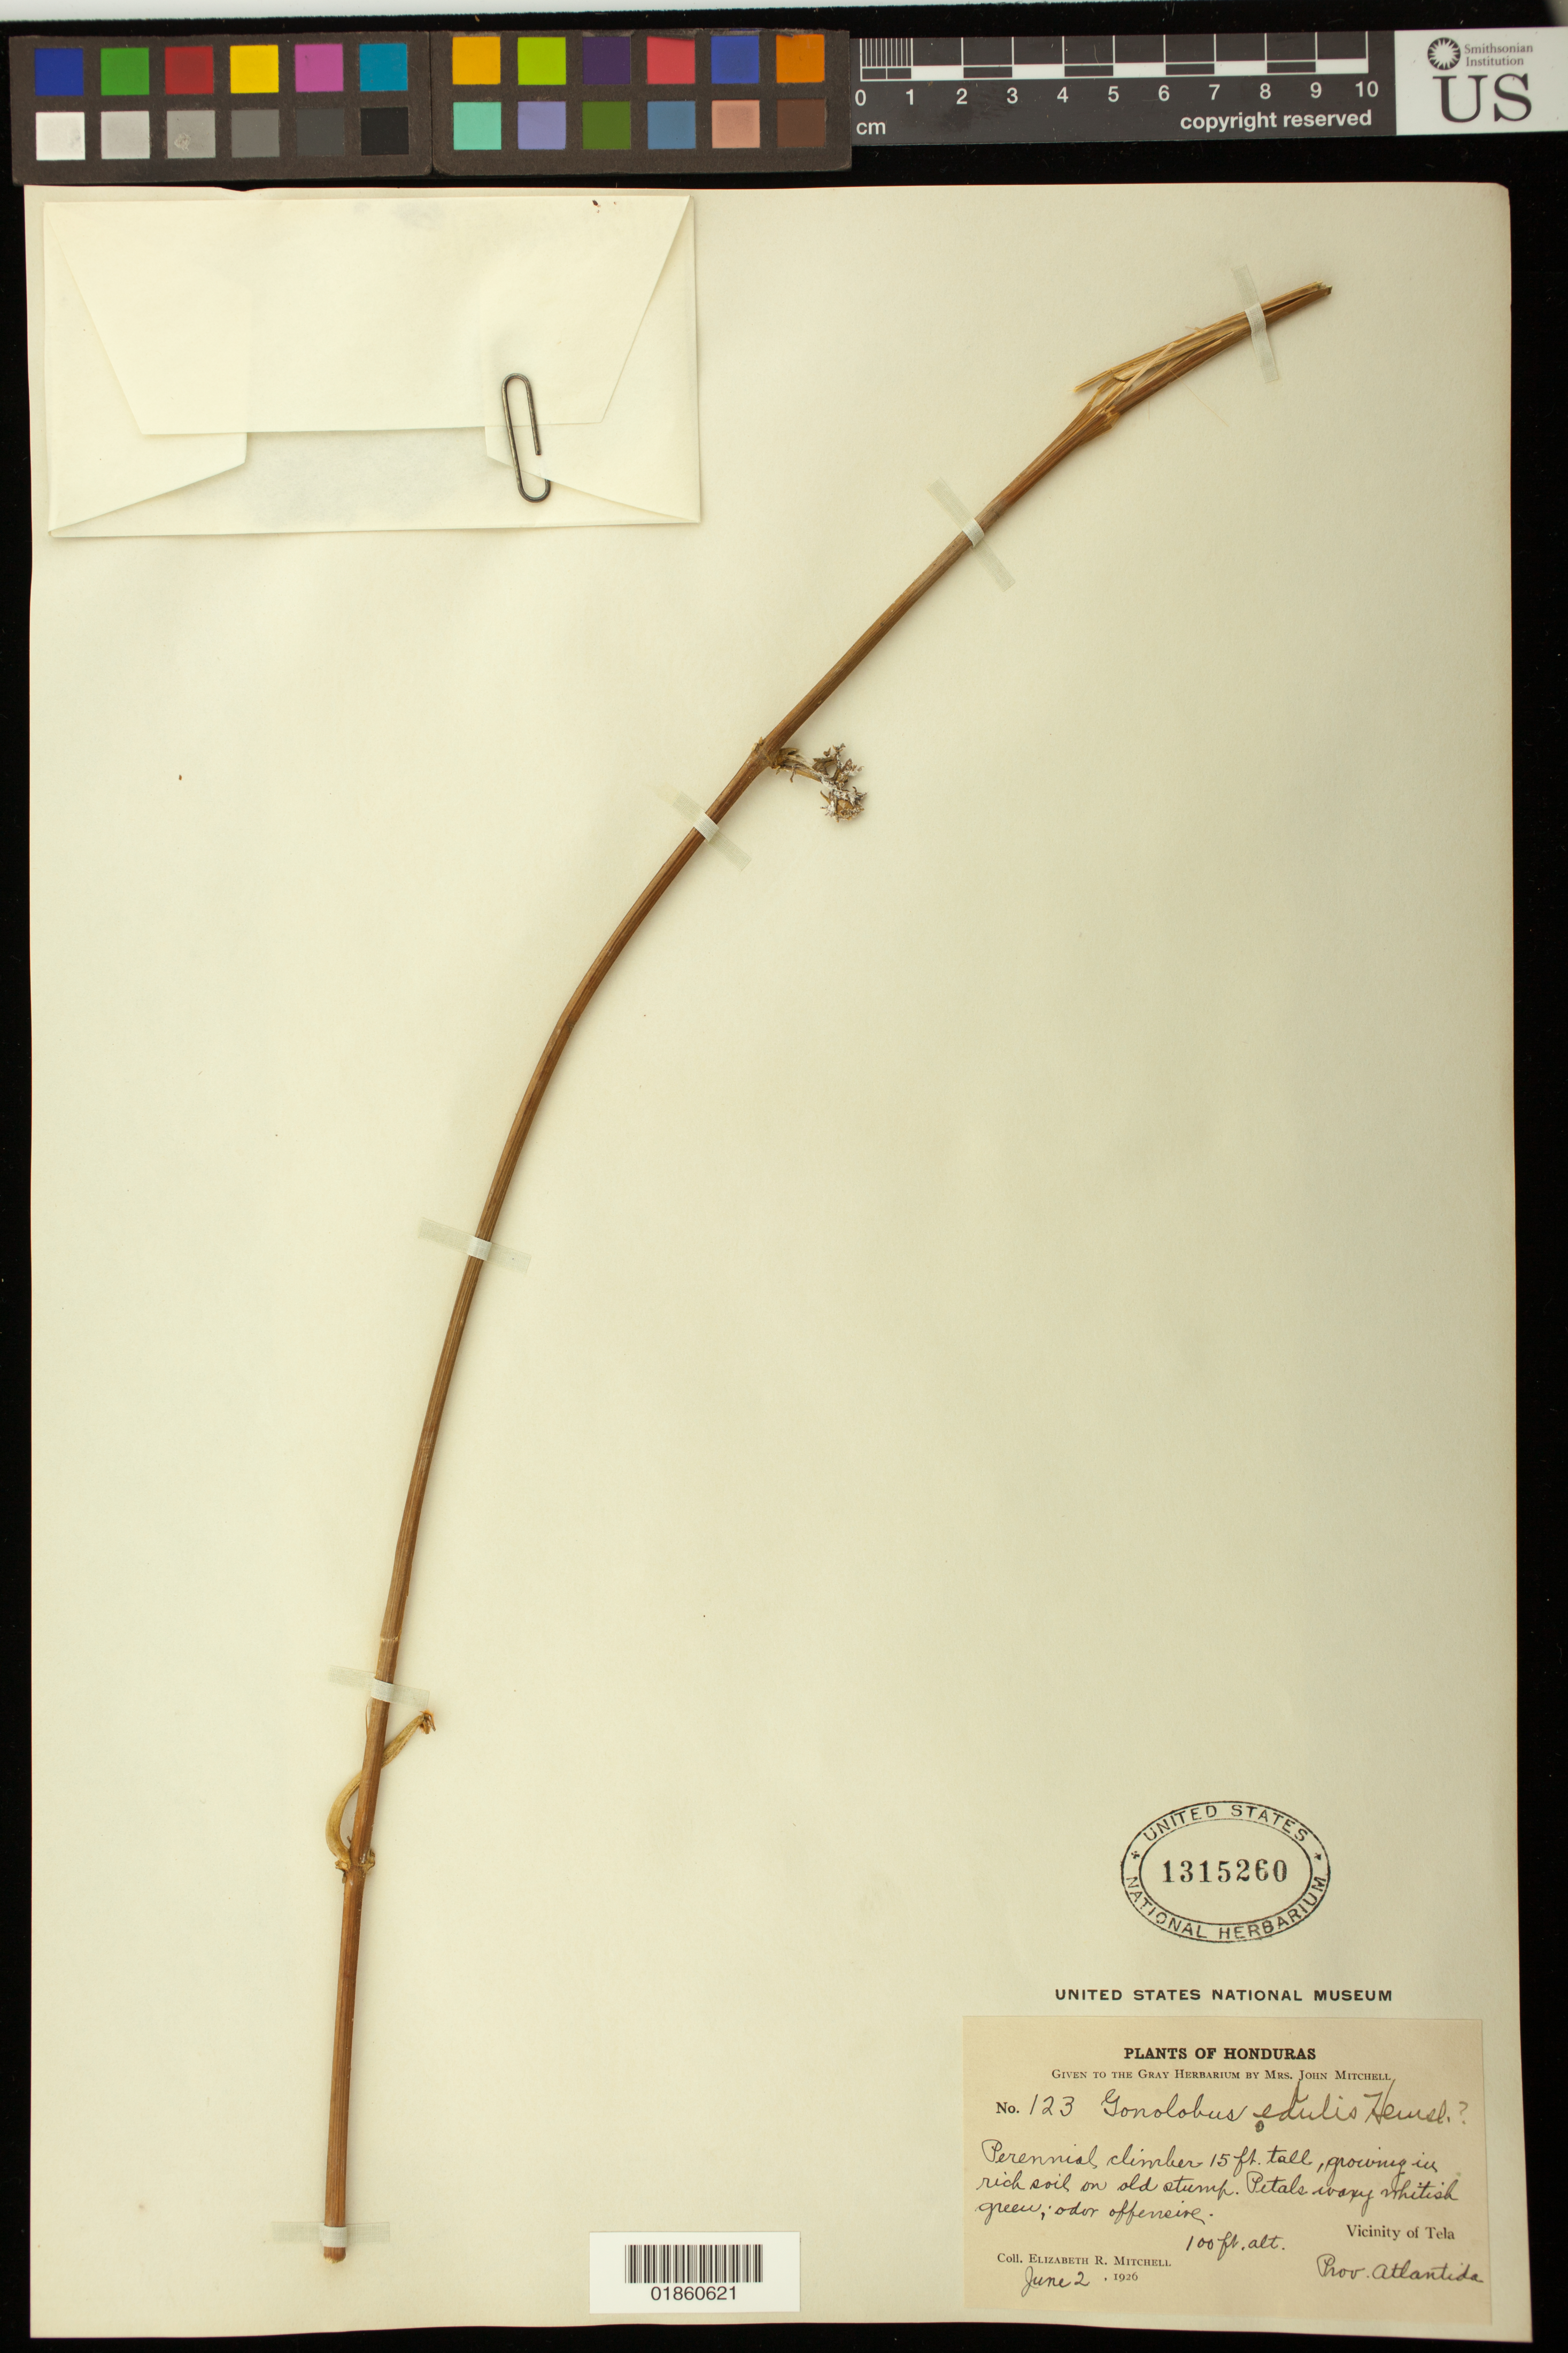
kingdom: Plantae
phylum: Tracheophyta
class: Magnoliopsida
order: Gentianales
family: Apocynaceae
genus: Gonolobus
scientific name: Gonolobus edulis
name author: Hemsl.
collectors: E. Mitchell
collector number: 123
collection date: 1926-06-02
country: Honduras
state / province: Atlántida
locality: Vicinity of Tela.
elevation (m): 30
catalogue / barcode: US 1315260